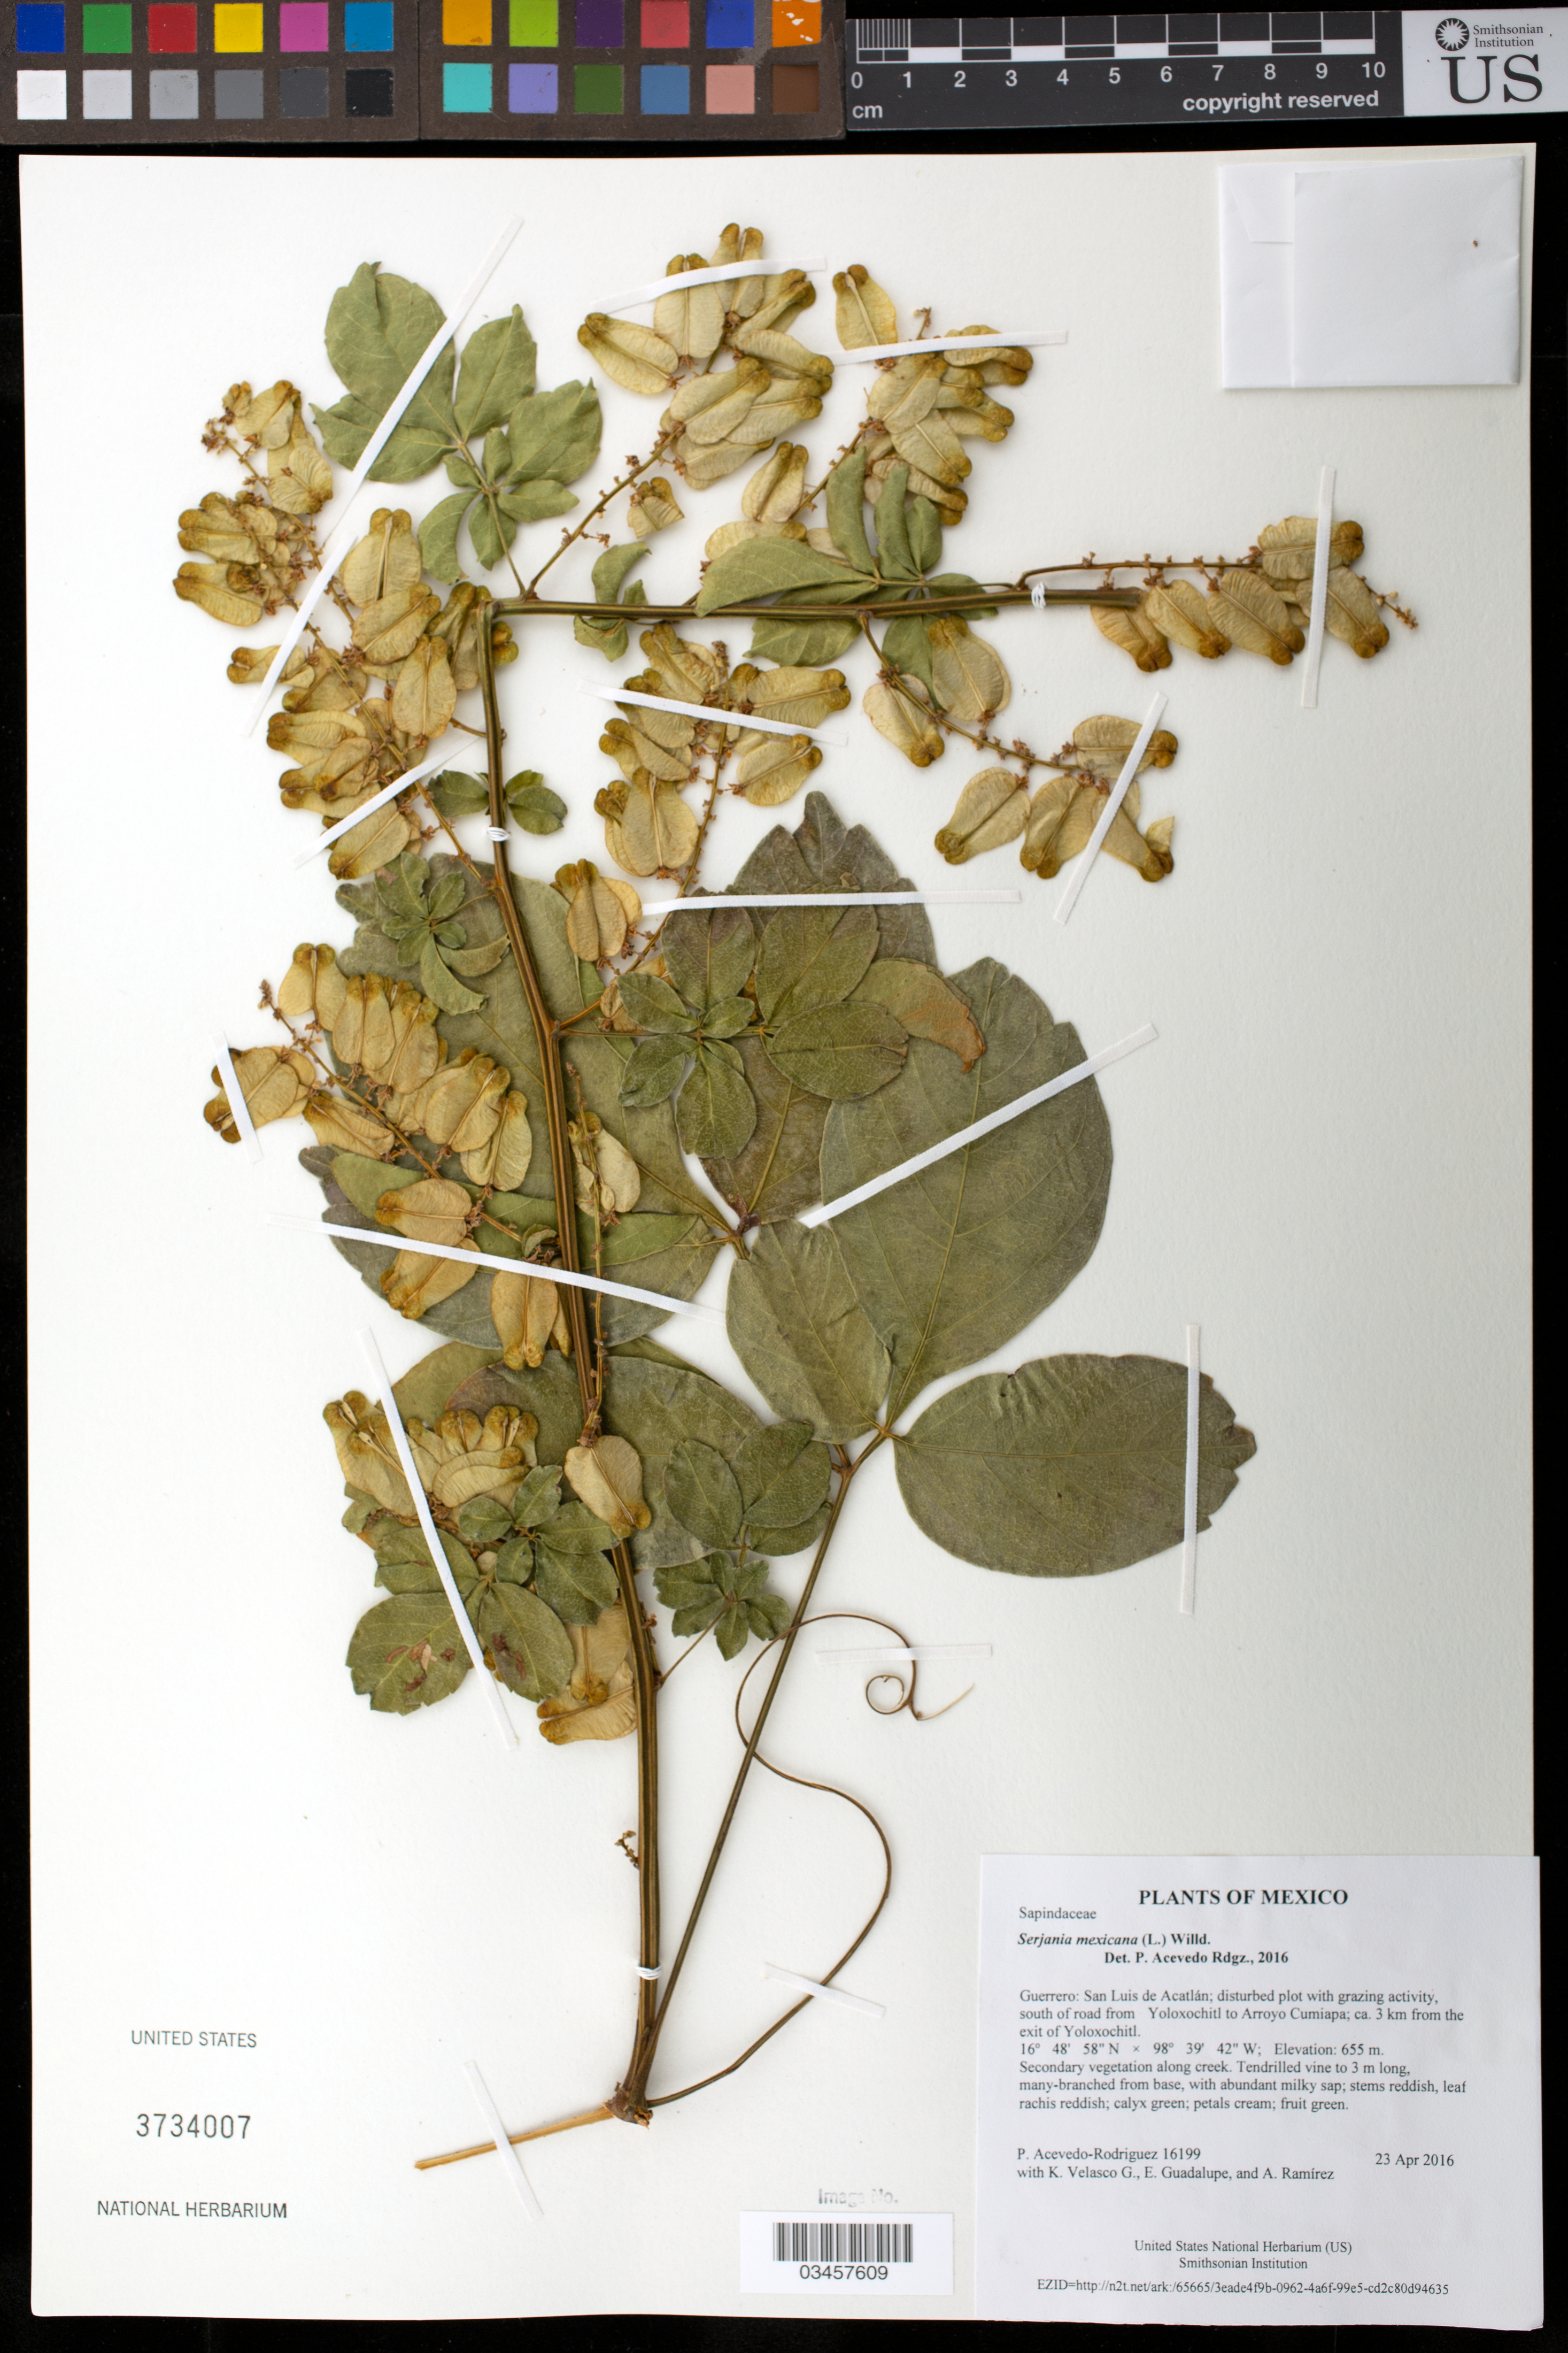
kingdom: Plantae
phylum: Tracheophyta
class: Magnoliopsida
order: Sapindales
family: Sapindaceae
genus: Serjania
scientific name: Serjania mexicana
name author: (L.) Willd.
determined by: Acevedo-Rodríguez, P., (BOT), Smithsonian Institution - National Museum of Natural History (UNITED STATES)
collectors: P. Acevedo-Rodr., K. Velasco G., E. Guadalupe & A. Ramírez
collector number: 16199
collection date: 2016-04-23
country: Mexico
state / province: Guerrero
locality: San Luis de Acatlán; disturbed plot with grazing activity, south of road from Yoloxochitl to Arroyo Cumiapa; ca. 3 km from the exit of Yoloxochitl.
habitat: Secondary vegetation along creek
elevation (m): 655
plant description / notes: US, NY, MO, K, P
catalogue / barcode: US 3734007